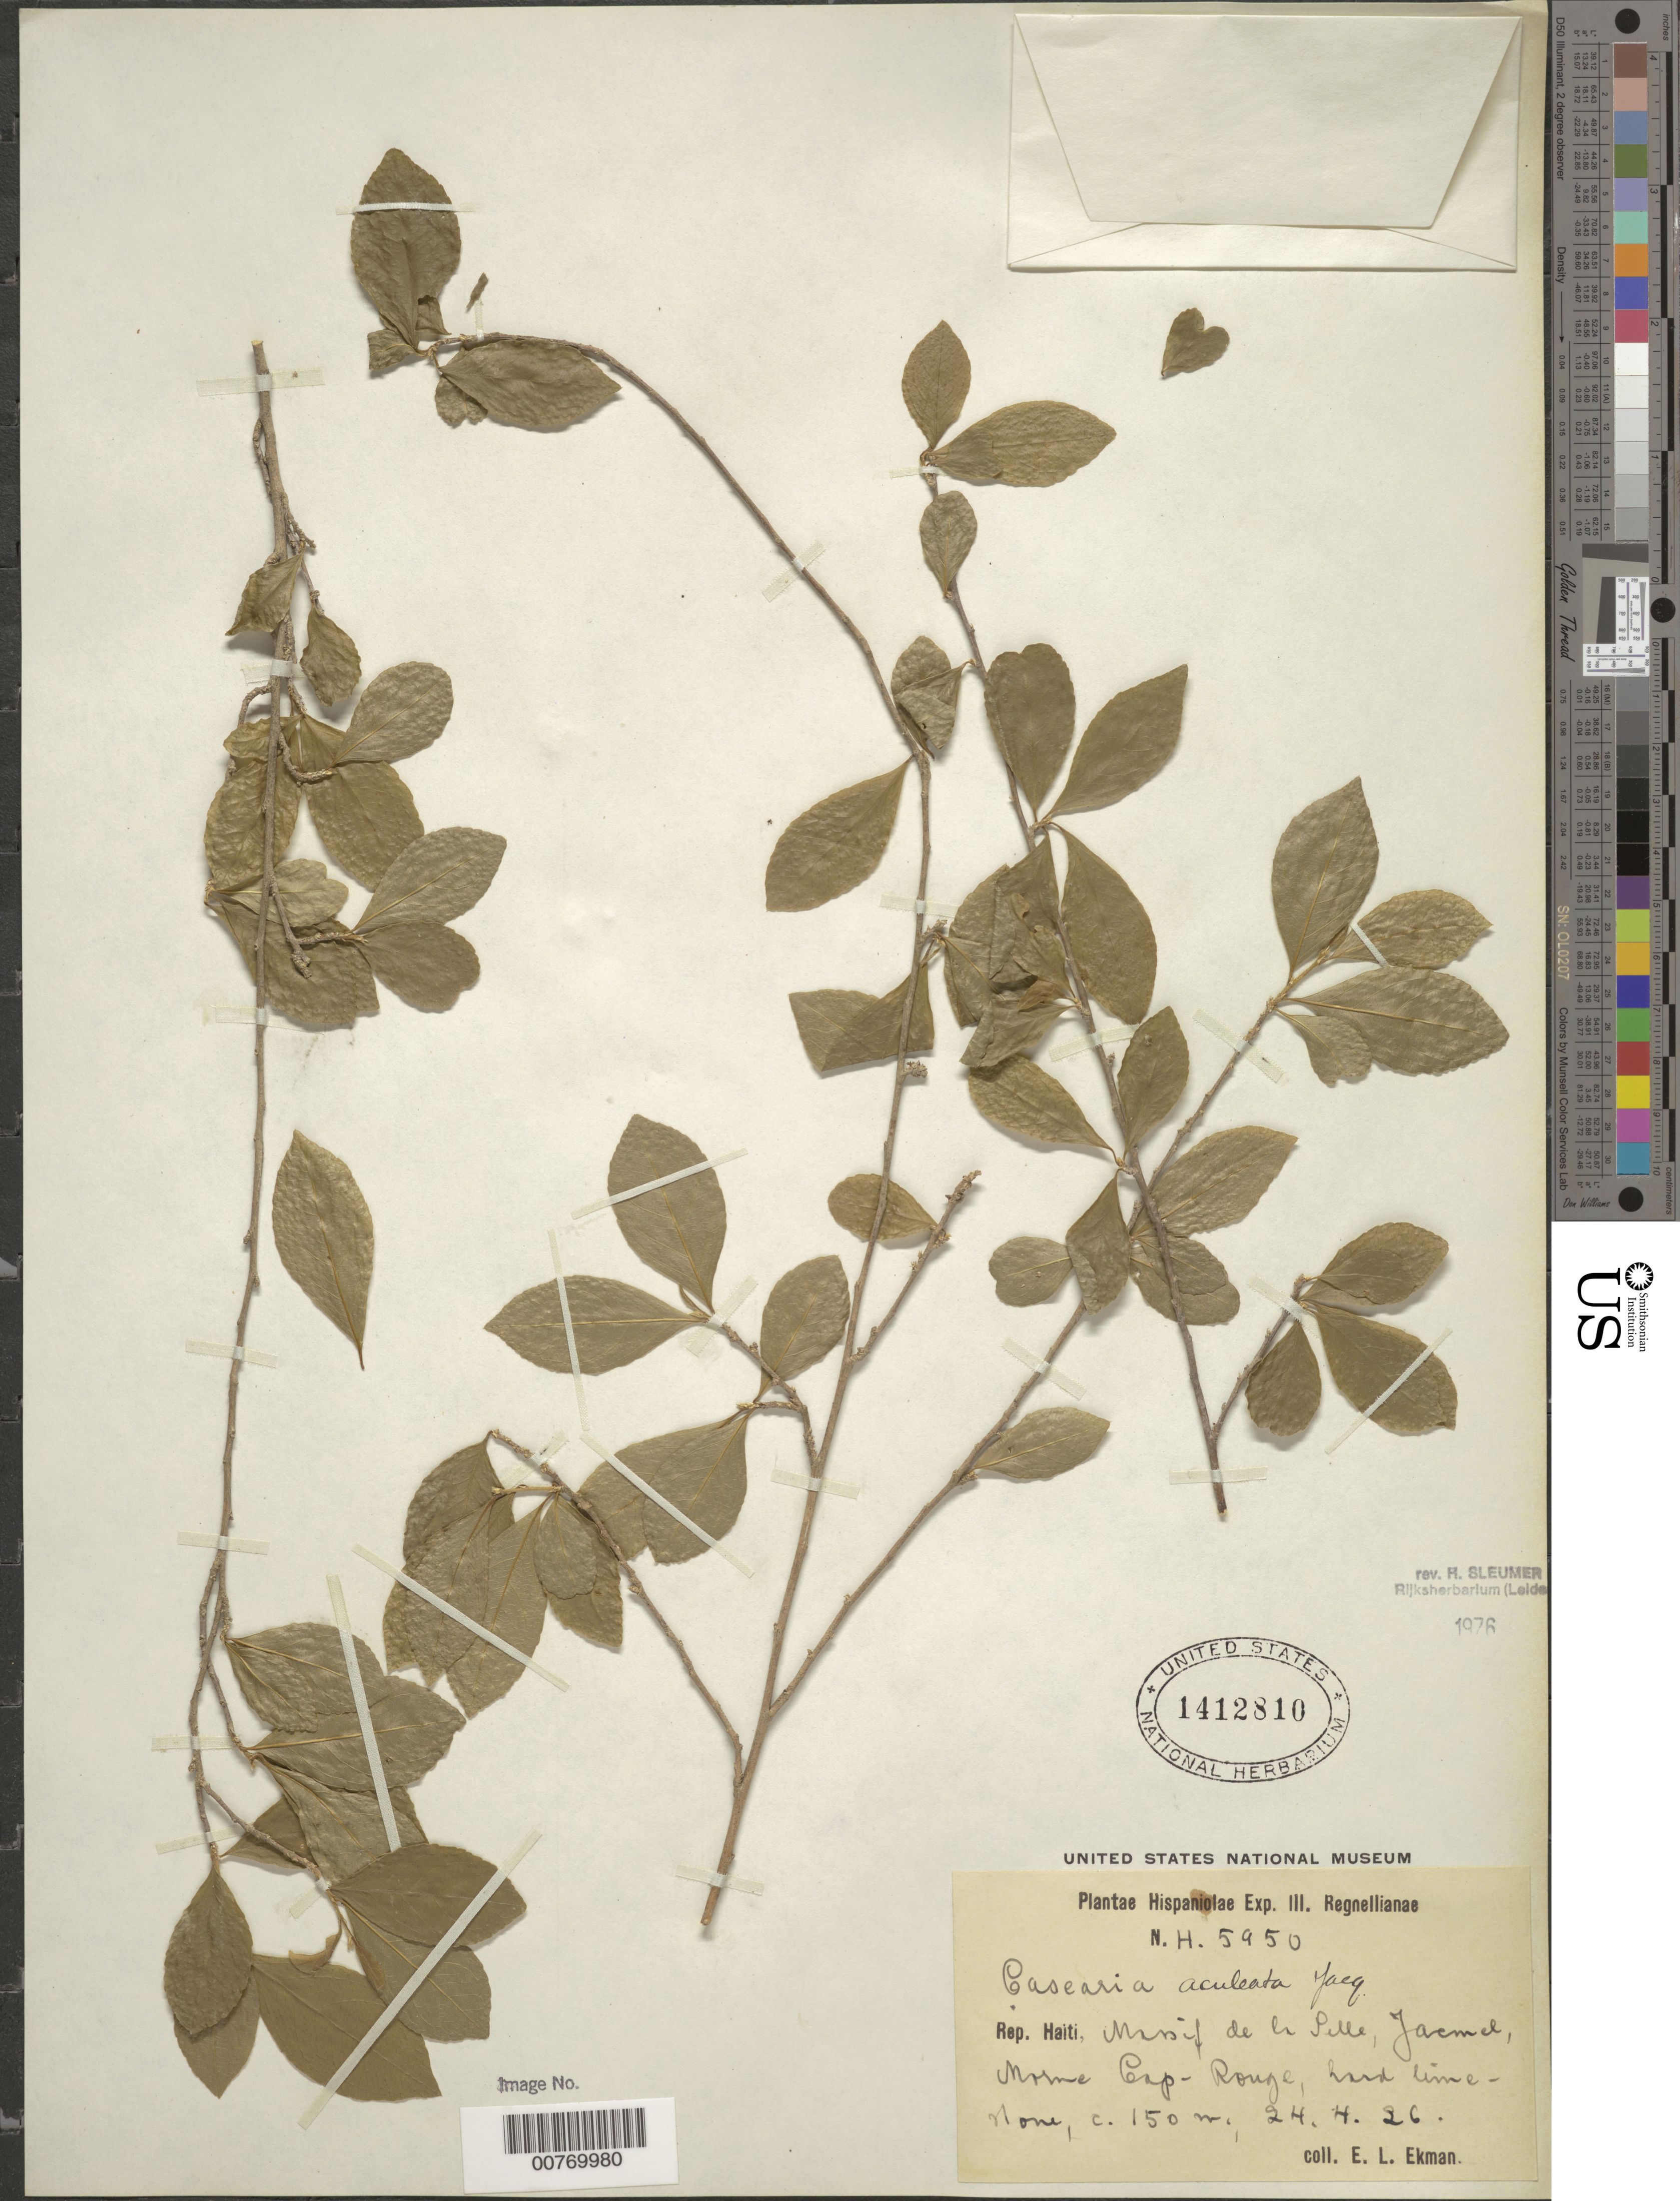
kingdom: Plantae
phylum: Tracheophyta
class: Magnoliopsida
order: Malpighiales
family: Salicaceae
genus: Casearia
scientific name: Casearia aculeata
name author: Jacq.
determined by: Sleumer, H. O.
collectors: E. L. Ekman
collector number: H 5950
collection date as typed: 24 Apr 1926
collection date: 1926-04-24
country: Haiti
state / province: Ouest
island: Hispaniola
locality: Massif de la Selle, Jacmel, Morme Cap-Rouge.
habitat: Road limestone.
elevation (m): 150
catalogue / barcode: US 1412810